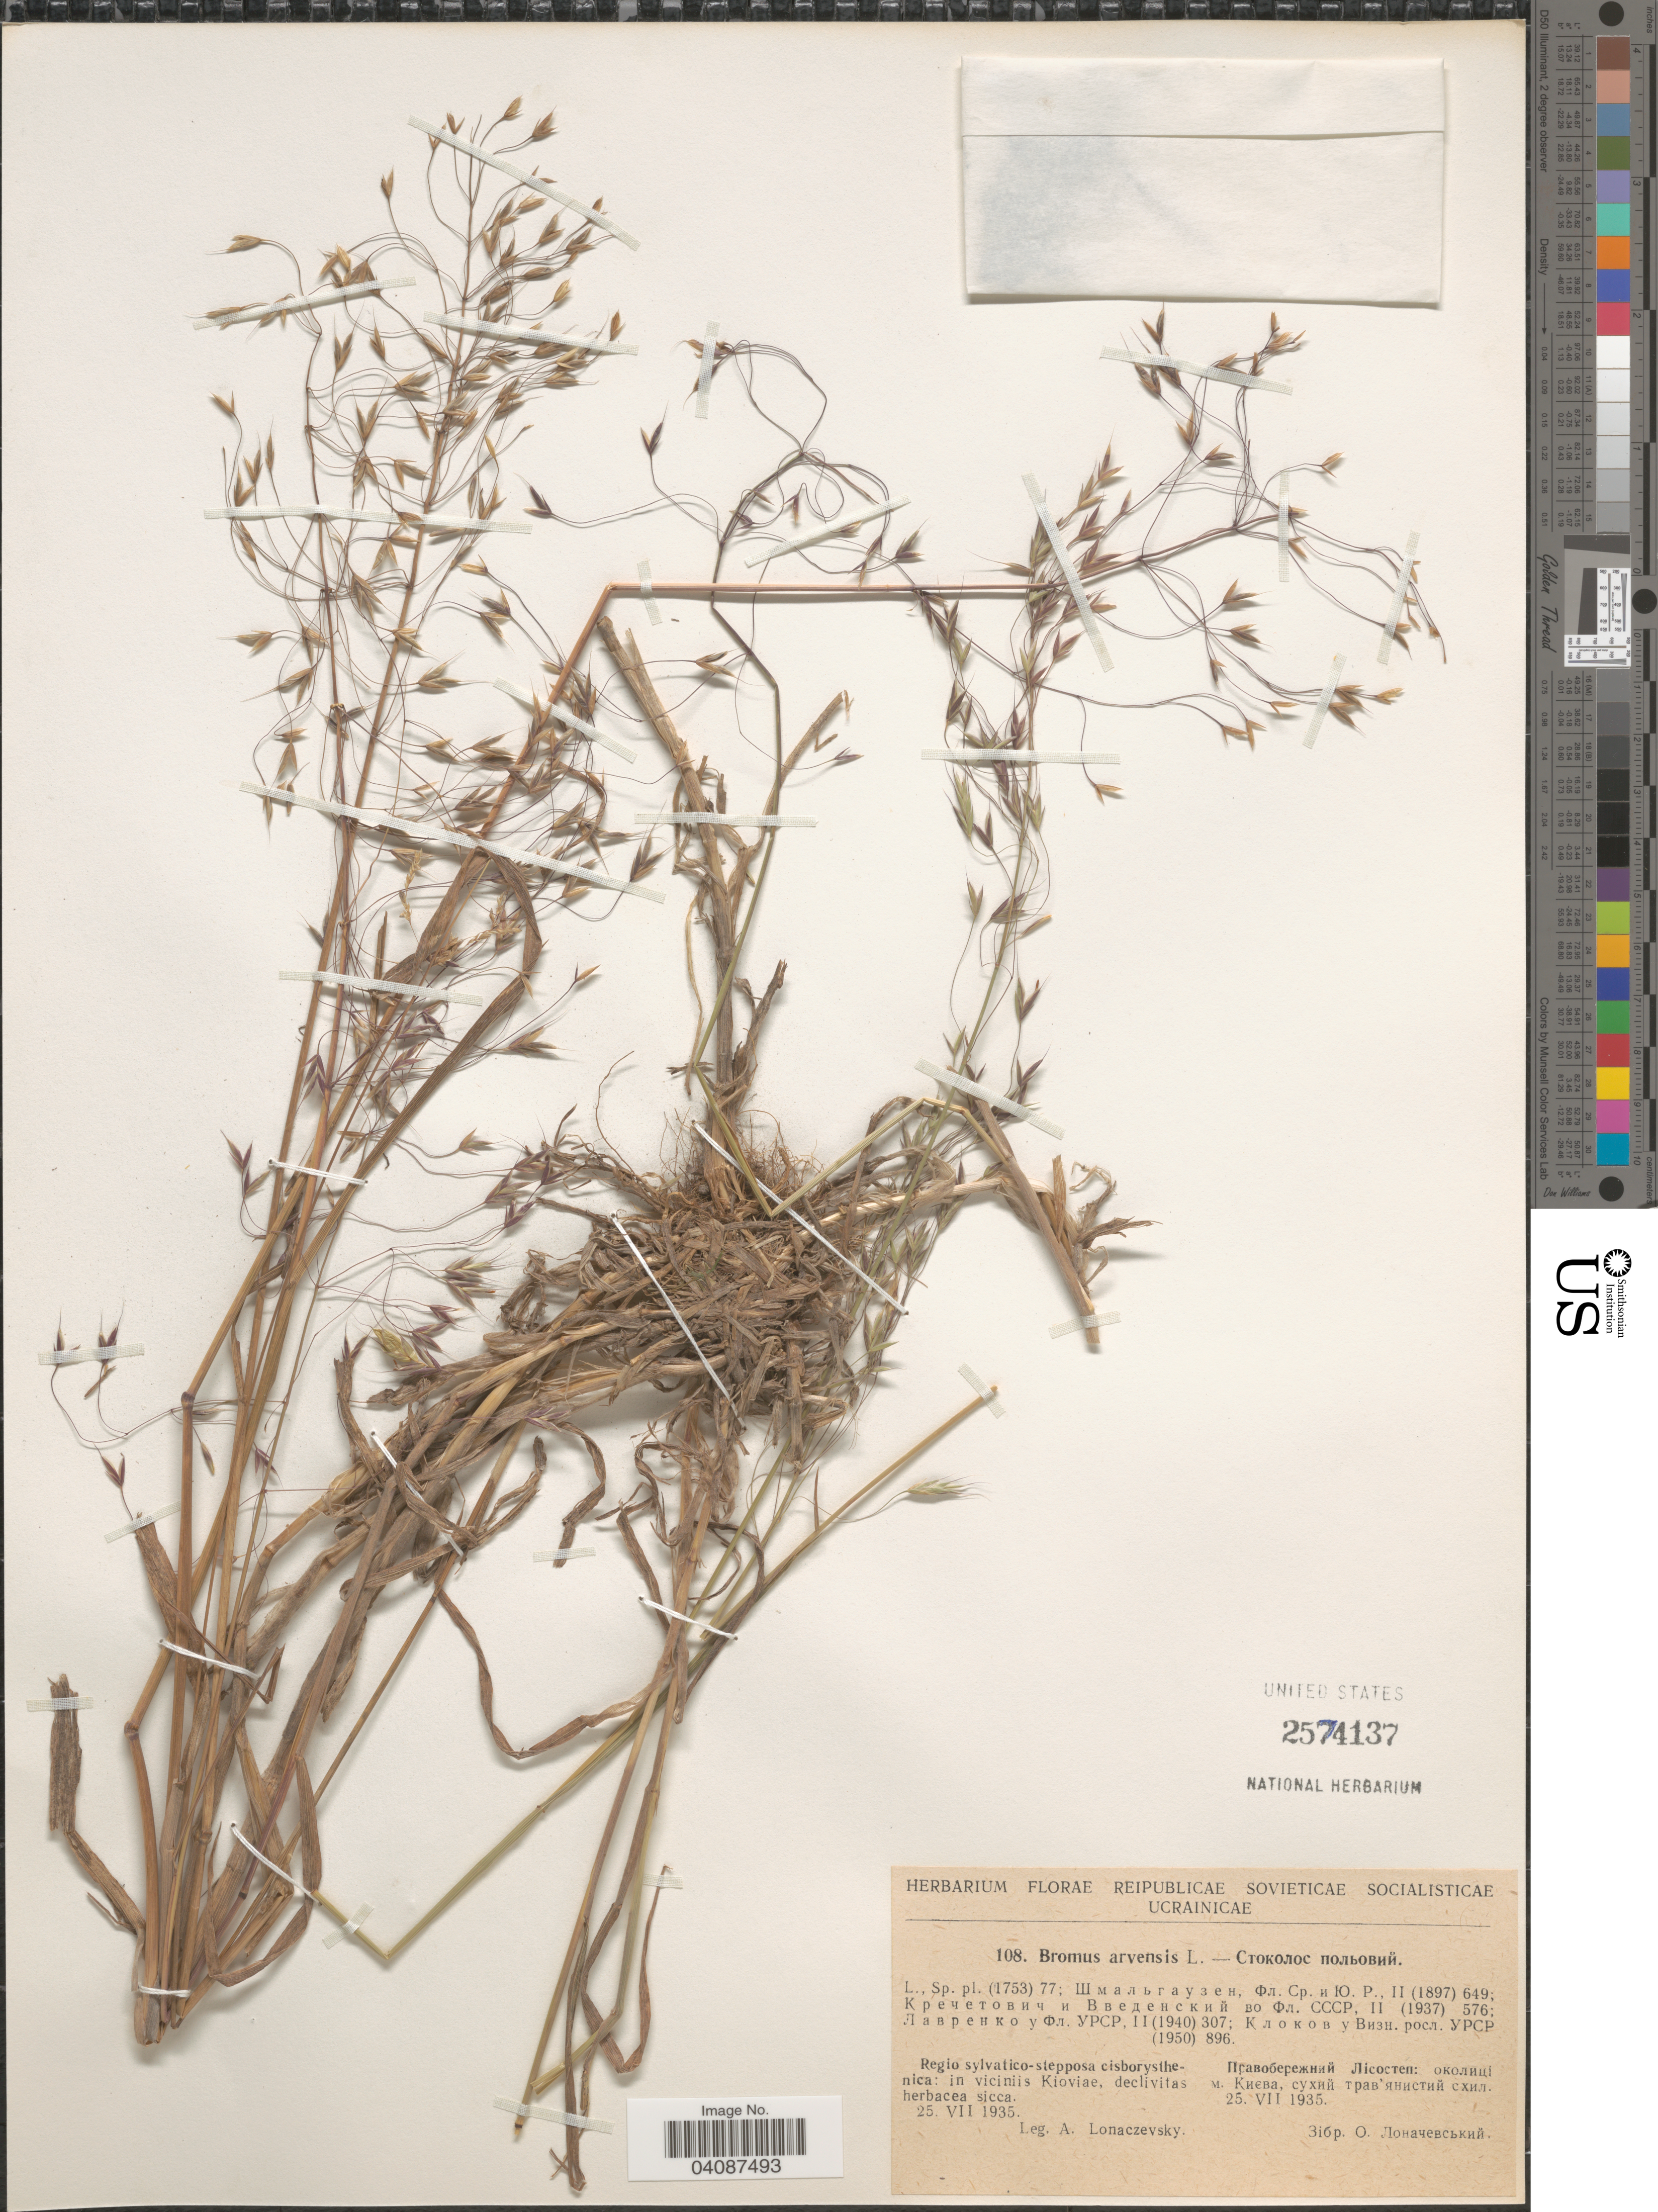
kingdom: Plantae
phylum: Tracheophyta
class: Liliopsida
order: Poales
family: Poaceae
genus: Bromus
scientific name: Bromus arvensis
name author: L.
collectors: A. Lonaczevski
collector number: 108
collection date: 1935-07-25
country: Ukraine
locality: Regio sylvatico-stepposa cisborysthenica: in viciniis Kioviae, declivitas herbacea sicca.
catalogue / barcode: US 2574137